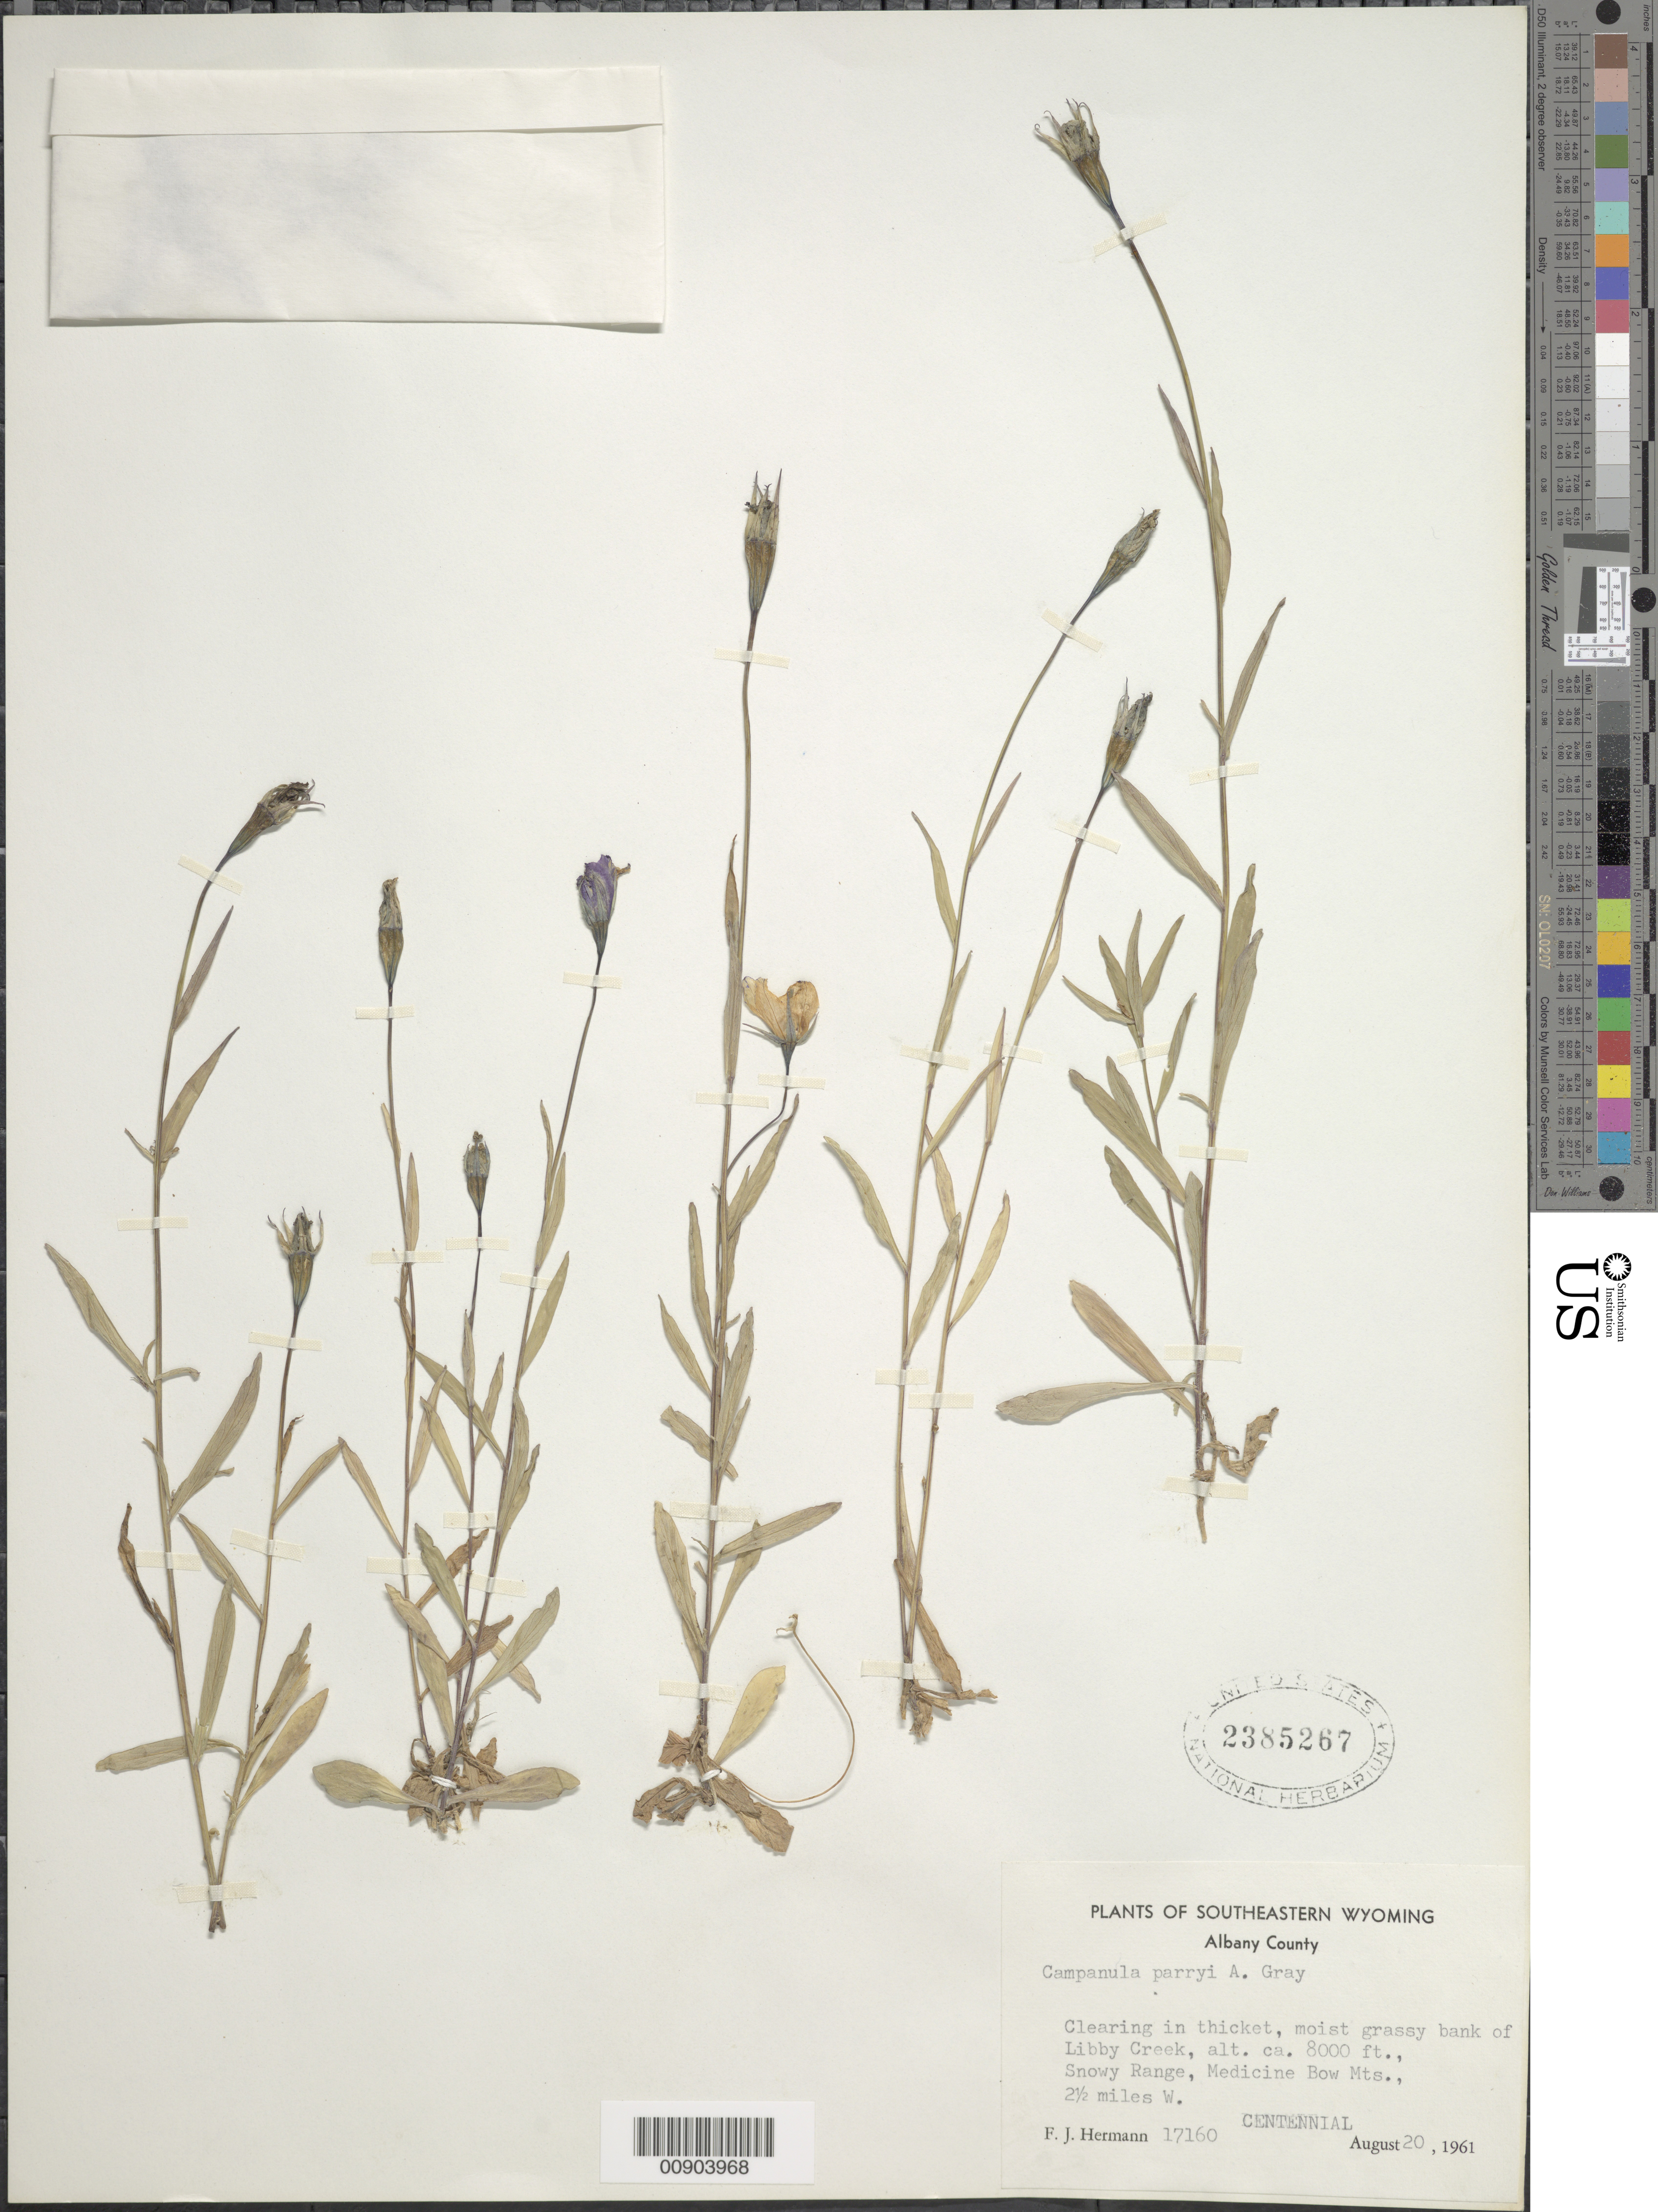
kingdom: Plantae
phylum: Tracheophyta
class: Magnoliopsida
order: Asterales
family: Campanulaceae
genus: Campanula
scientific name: Campanula parryi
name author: A. Gray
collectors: F. J. Hermann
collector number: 17160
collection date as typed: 20 Aug 1961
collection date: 1961-08-20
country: United States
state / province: Wyoming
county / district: Albany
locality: Centennial. Libby Creek, Snowy Range, Medicine Bow Mts., 2.5 miles W.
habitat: Clearing in thicket, moist grassy bank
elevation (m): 2438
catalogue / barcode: US 2385267